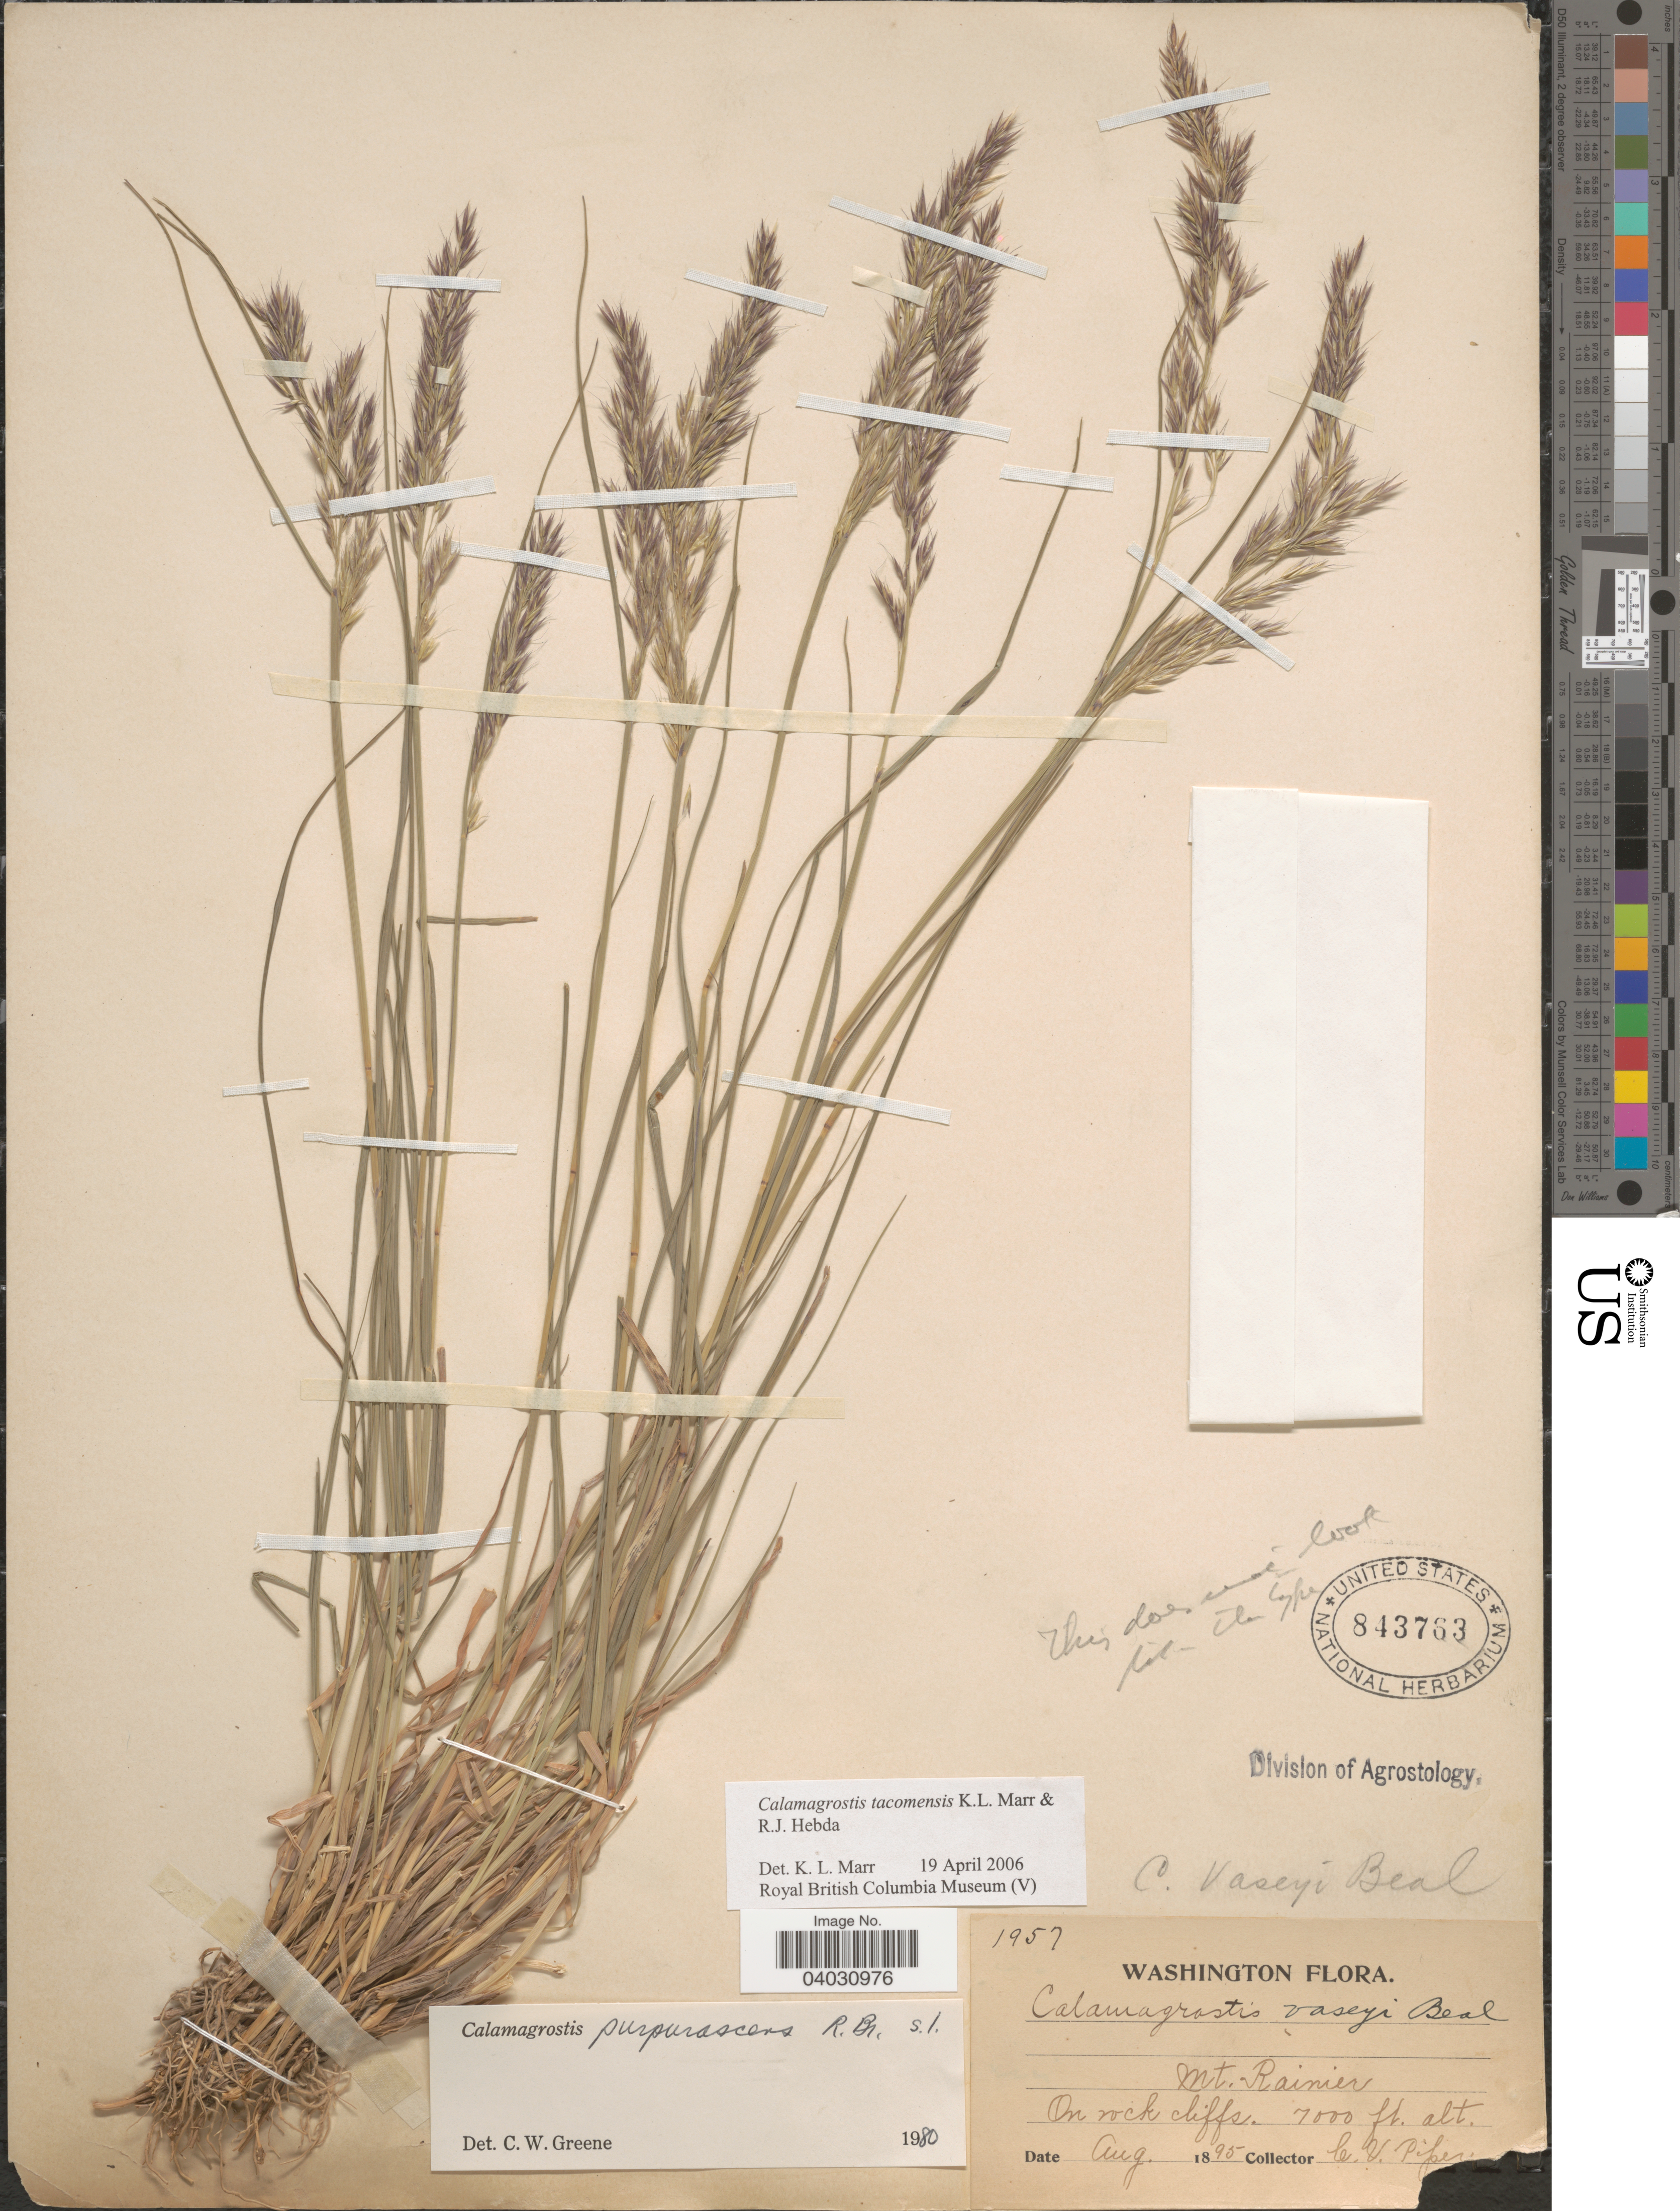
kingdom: Plantae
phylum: Tracheophyta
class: Liliopsida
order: Poales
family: Poaceae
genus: Calamagrostis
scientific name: Calamagrostis tacomensis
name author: K. Marr & Hebda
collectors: C. V. Piper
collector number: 1957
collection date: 1895-08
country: United States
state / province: Washington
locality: Mt. Rainier.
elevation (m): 2134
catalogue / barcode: US 843763